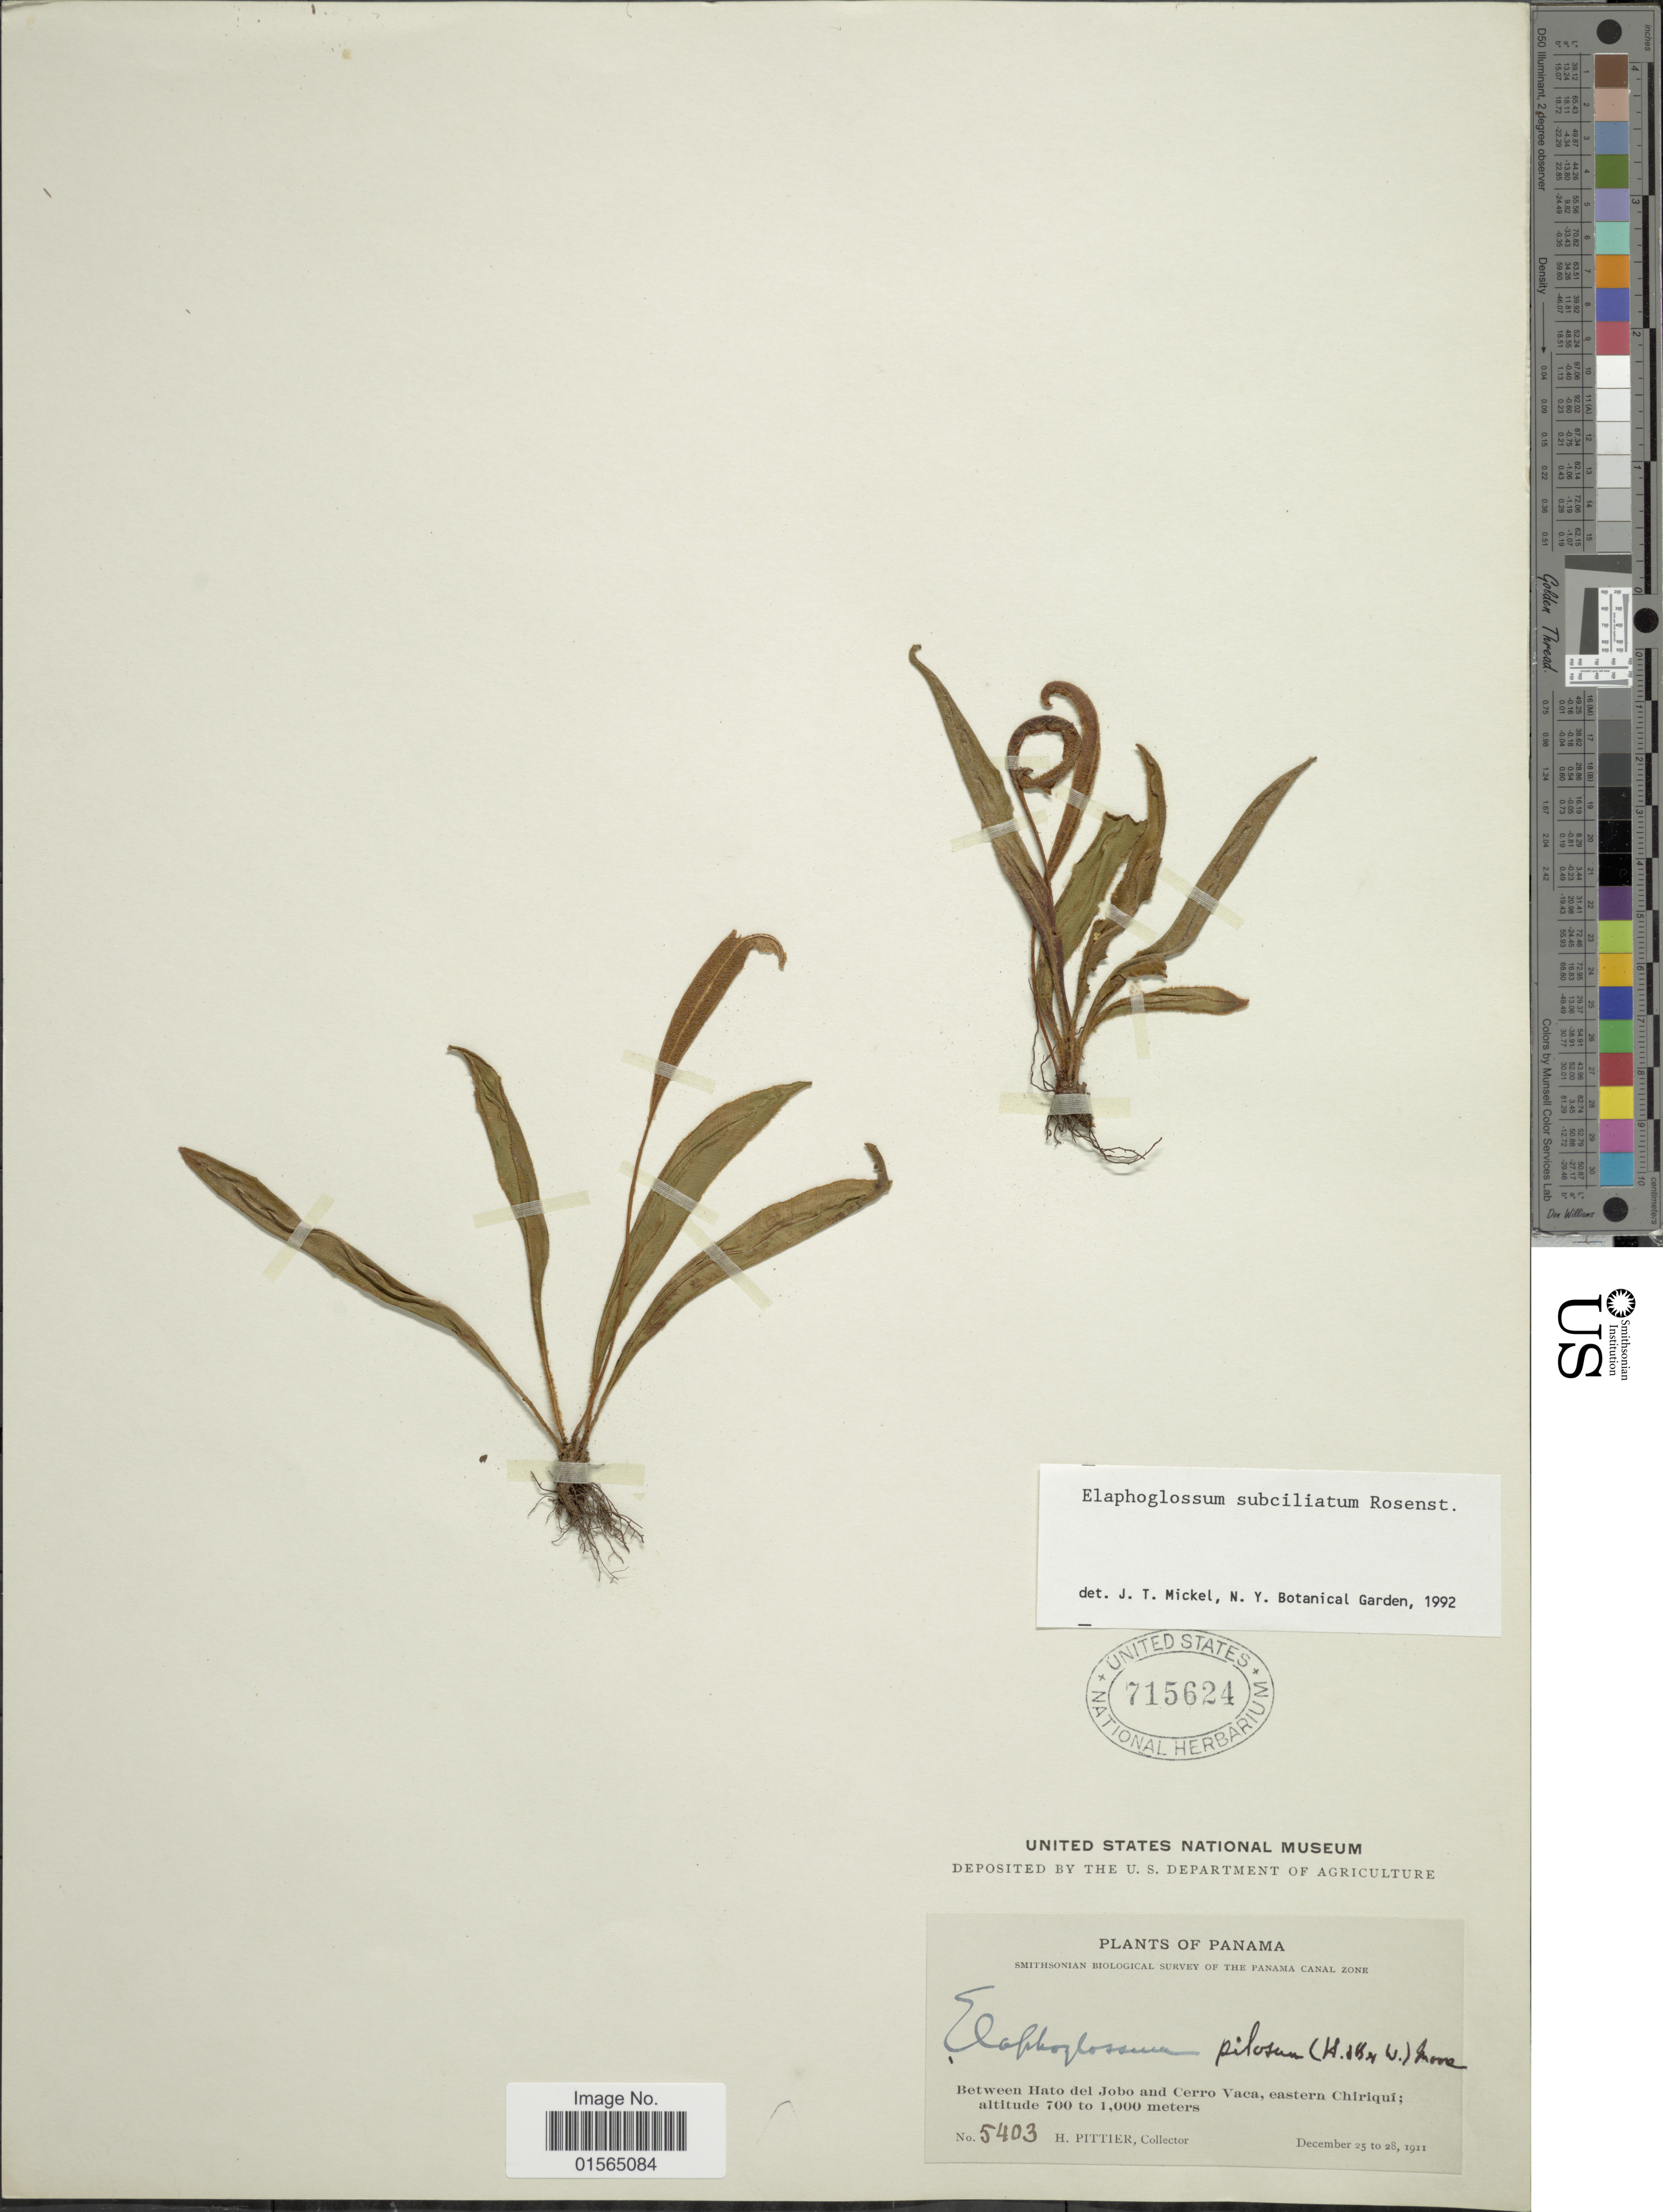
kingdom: Plantae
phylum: Tracheophyta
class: Polypodiopsida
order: Polypodiales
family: Dryopteridaceae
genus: Elaphoglossum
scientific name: Elaphoglossum litanum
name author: (Sodiro) C. Chr.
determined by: Matos, F. B.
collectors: H. F. Pittier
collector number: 5403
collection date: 1911-12-25/1911-12-28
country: Panama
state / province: Chiriqui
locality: Between Hato del Jobo and Cerro Vaca, eastern Chiriqui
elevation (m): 700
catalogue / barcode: US 715624